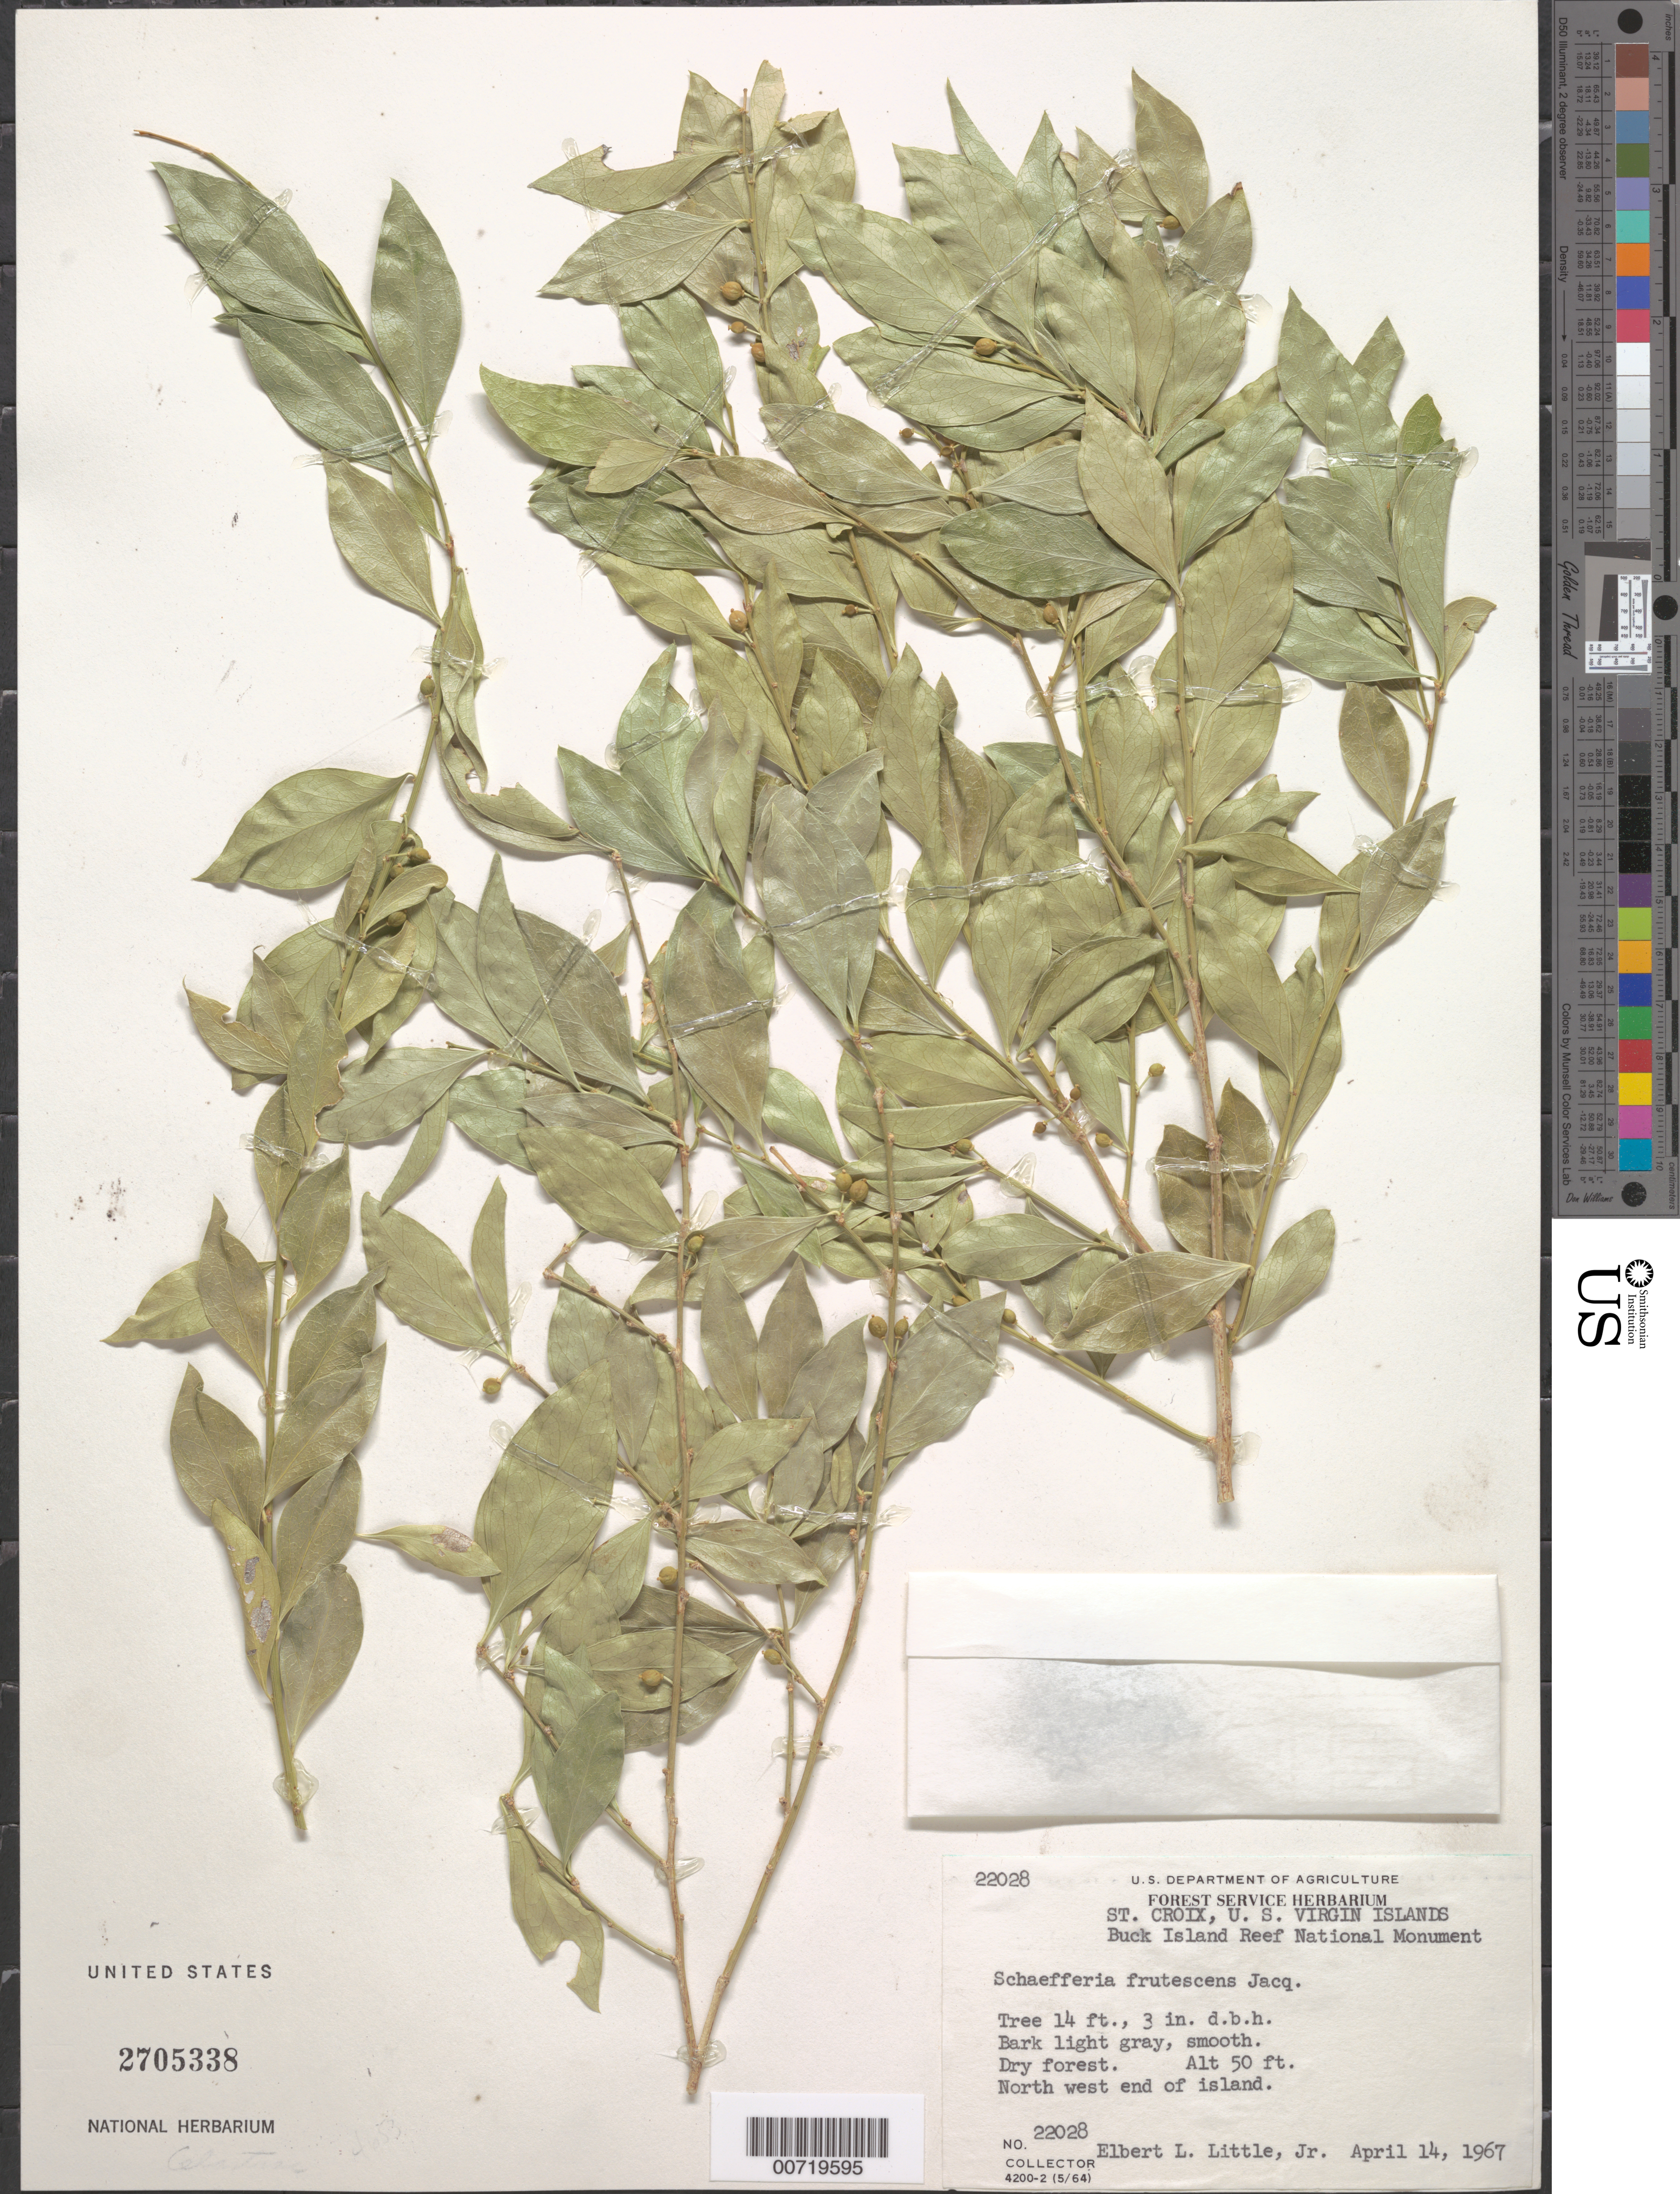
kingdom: Plantae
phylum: Tracheophyta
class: Magnoliopsida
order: Celastrales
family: Celastraceae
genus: Schaefferia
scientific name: Schaefferia frutescens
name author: Jacq.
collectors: E. L. Little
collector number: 22028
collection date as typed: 14 Apr 1967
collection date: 1967-04-14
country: U.S. Virgin Islands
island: St. Croix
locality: Buck I. Reef Natl. Monument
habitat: NW end of Island, Dry forest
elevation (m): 15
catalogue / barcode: US 2705338